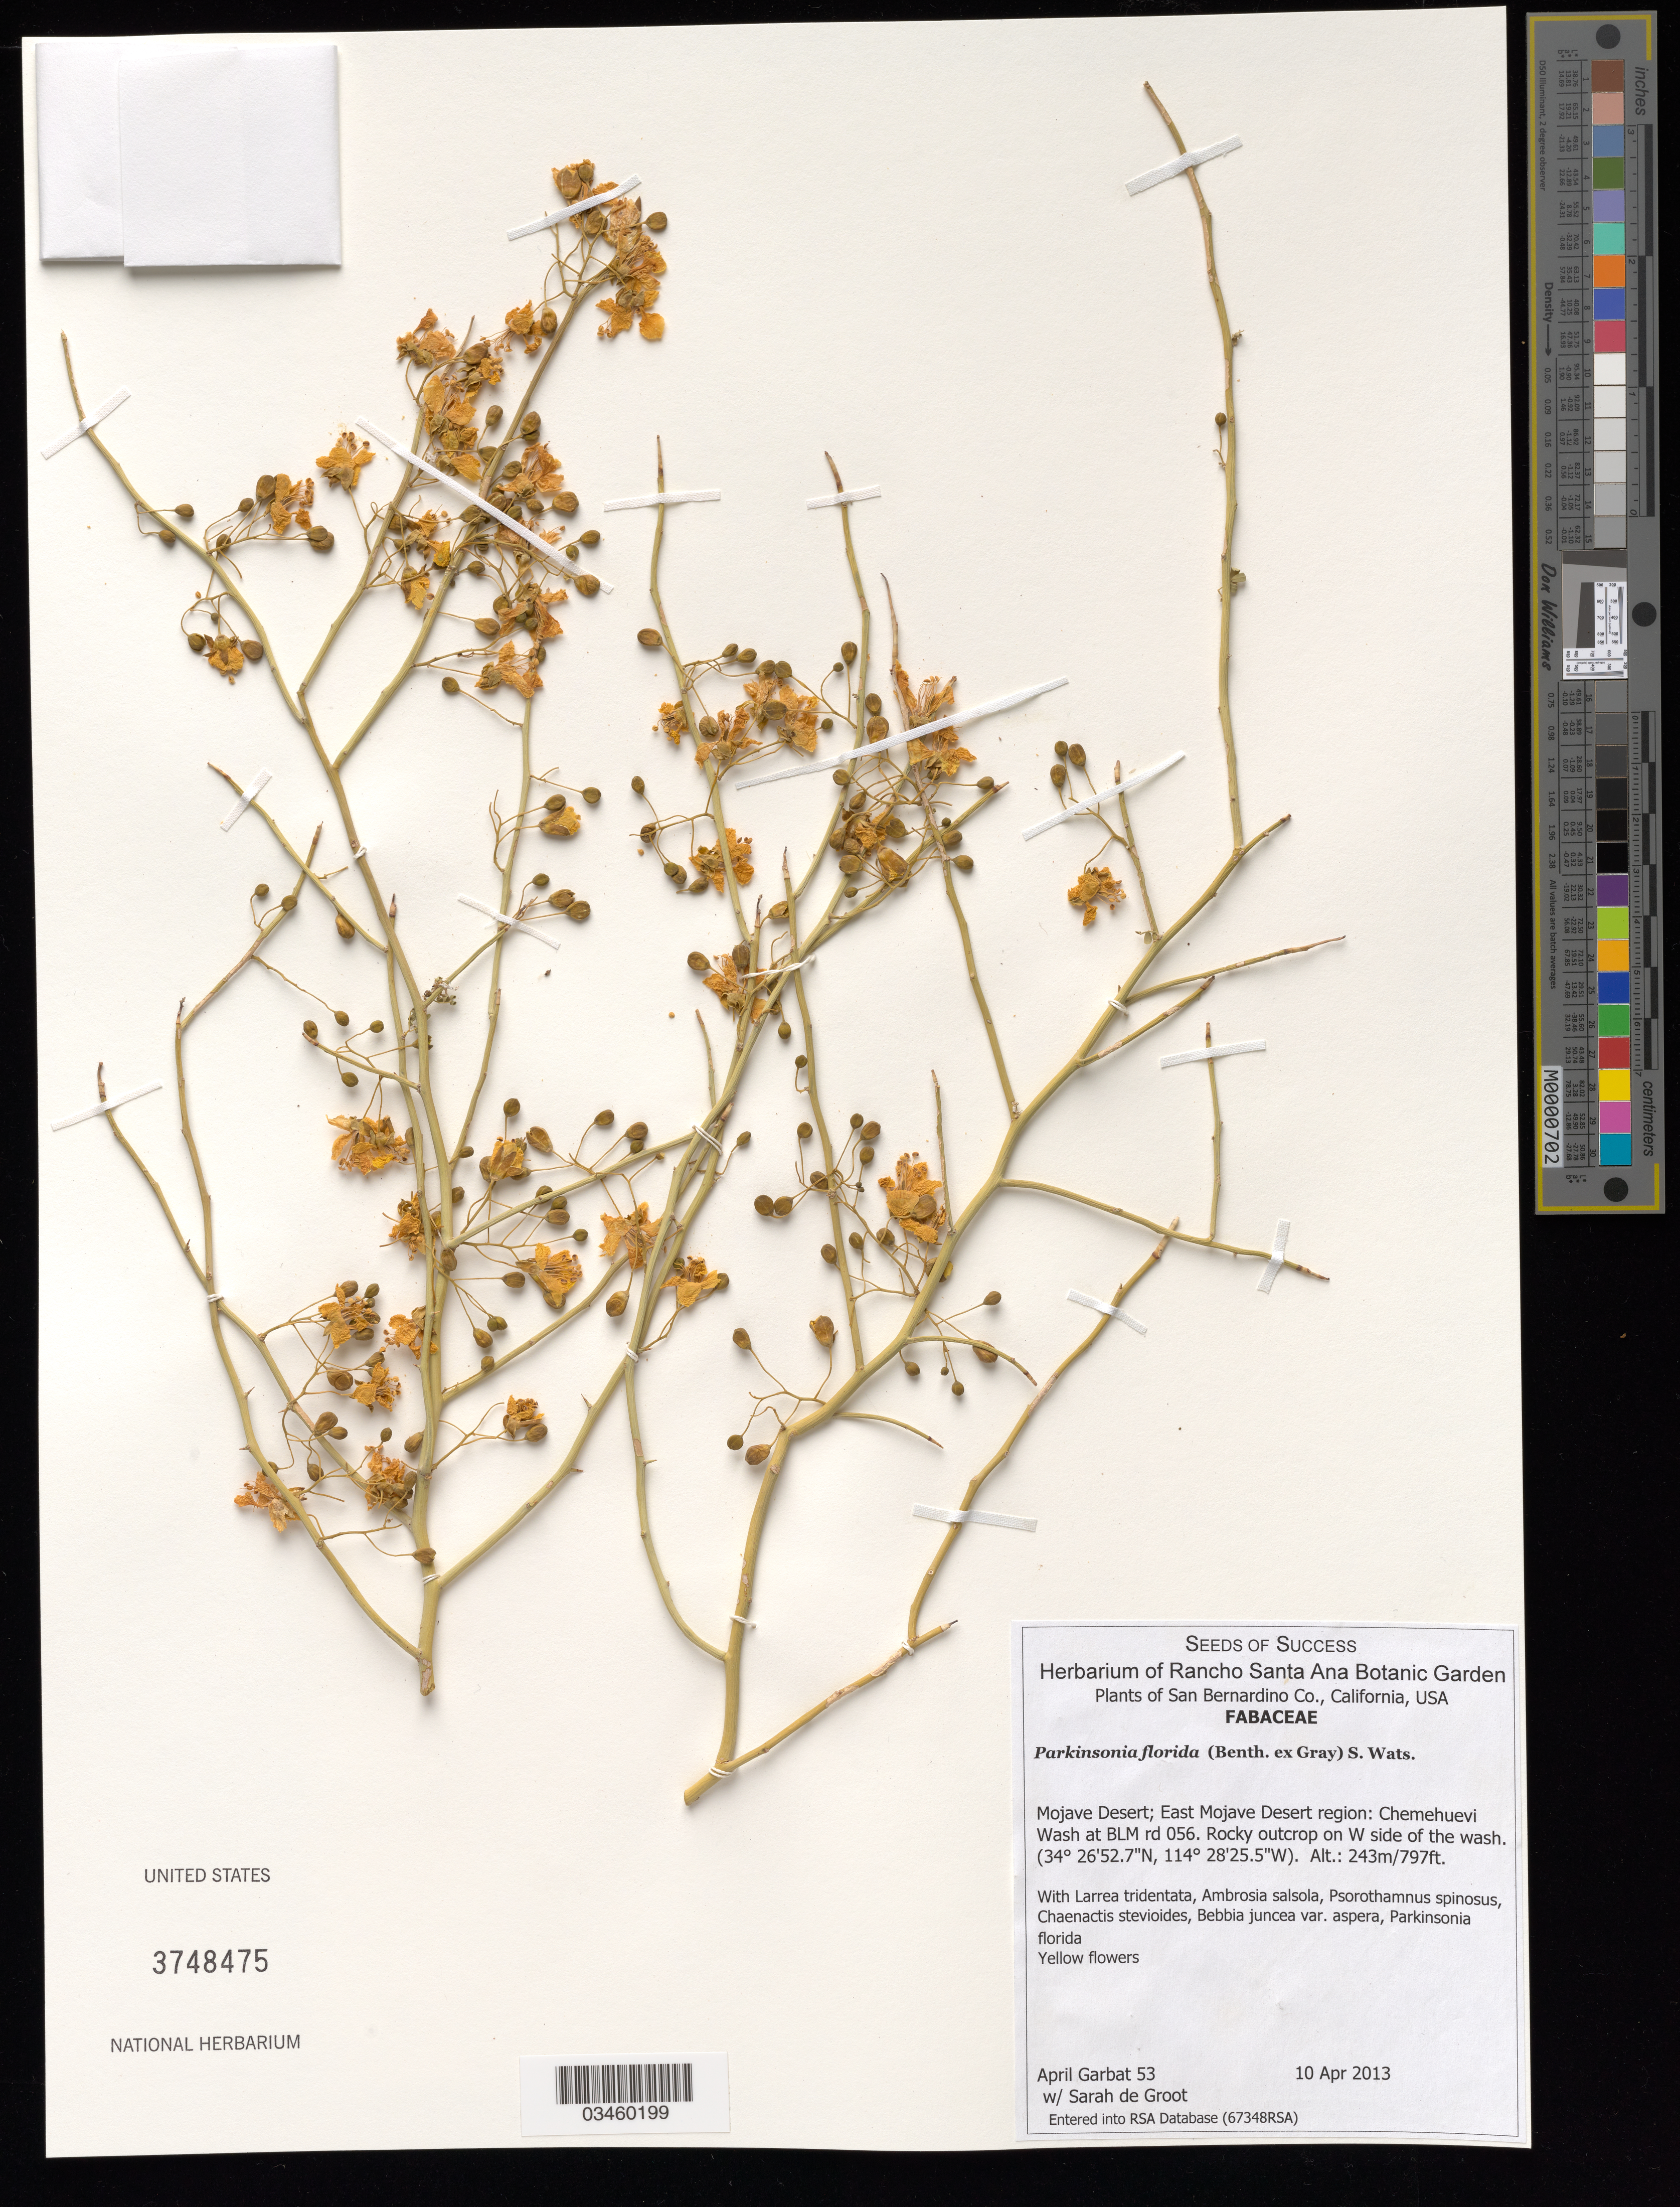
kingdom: Plantae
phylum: Tracheophyta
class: Magnoliopsida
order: Fabales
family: Fabaceae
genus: Parkinsonia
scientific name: Parkinsonia florida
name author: (Benth. ex A. Gray) S. Watson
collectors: A. Garbat & S. De Groot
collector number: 53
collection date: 2013-04-10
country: United States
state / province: California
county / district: San Bernardino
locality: Mojave Desert, East Mojave Desert region: Chemehuevi Wash at BLM Rd 056. Rocky outcrop on W side of the wash.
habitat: With Parkinsonia florida, Ambrosia salsola, Larrea tridentata, ect.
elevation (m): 243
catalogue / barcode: US 3748475